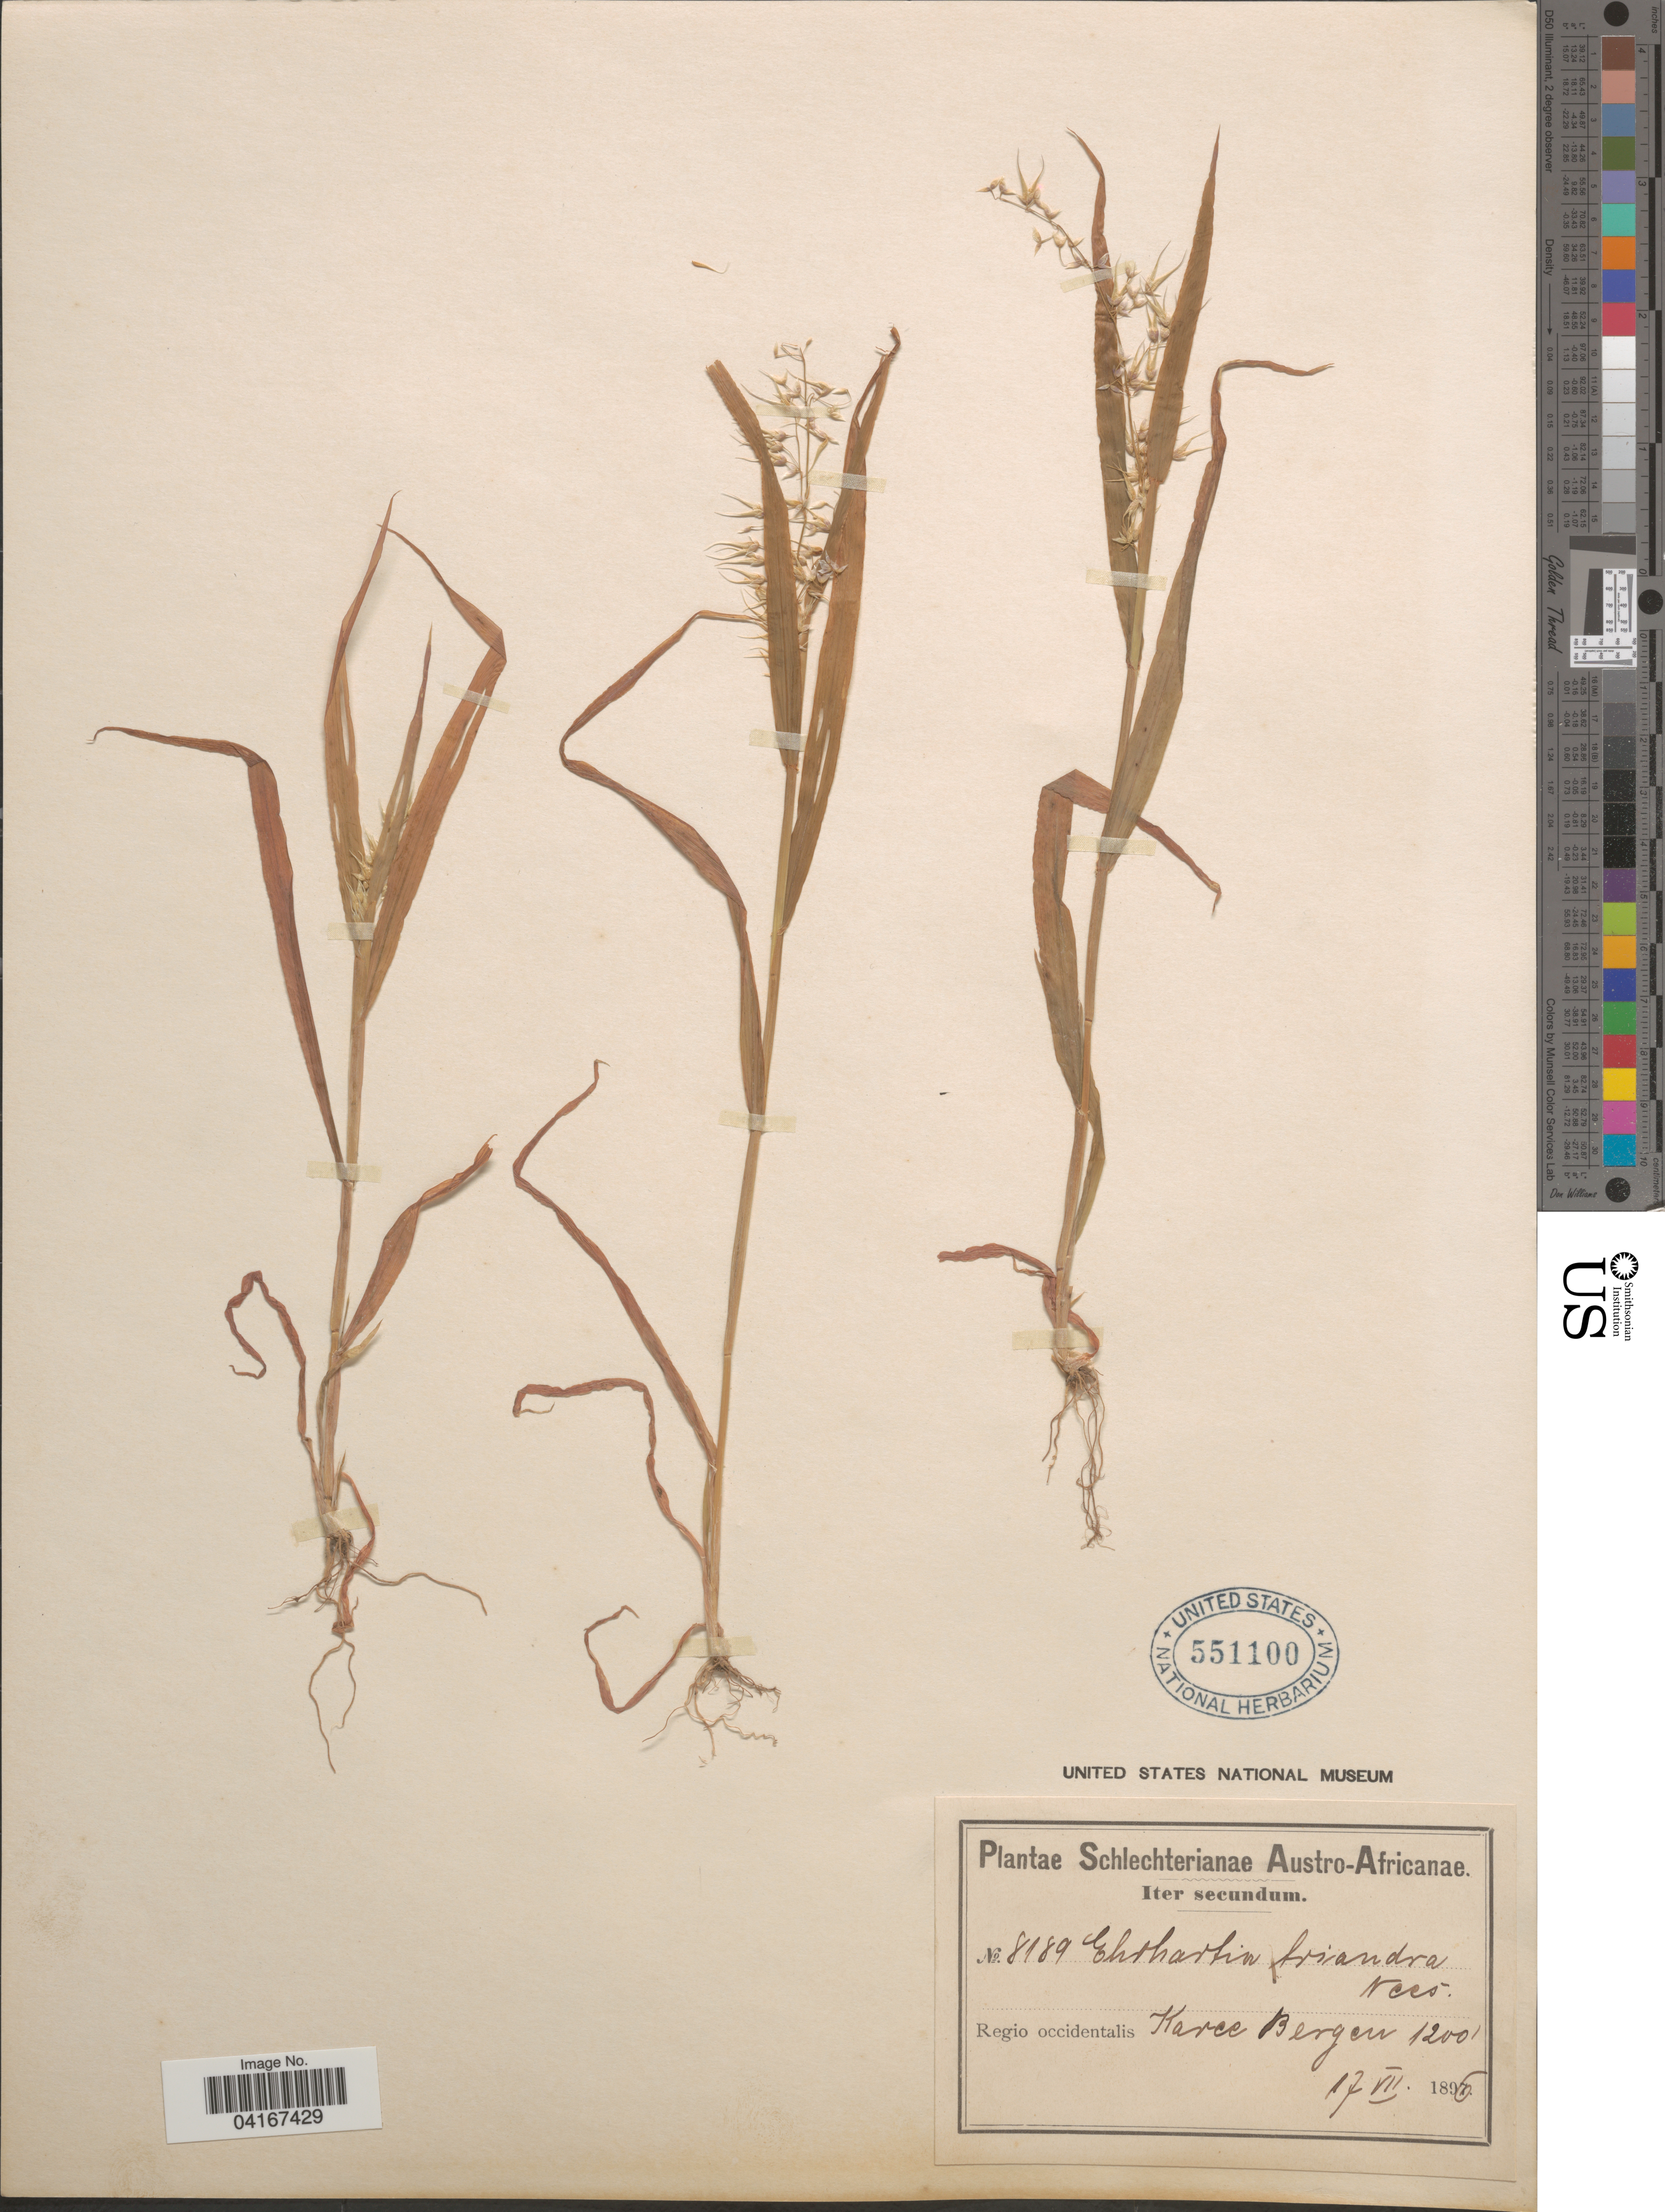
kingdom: Plantae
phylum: Tracheophyta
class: Liliopsida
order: Poales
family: Poaceae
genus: Ehrharta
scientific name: Ehrharta triandra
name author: Nees ex Trin.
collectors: Schlechter, --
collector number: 8189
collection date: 1896-07-17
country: South Africa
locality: Austro-Africanae. Iter secundum. Regio occidentalis Karee Bergen.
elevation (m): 366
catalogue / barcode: US 551100